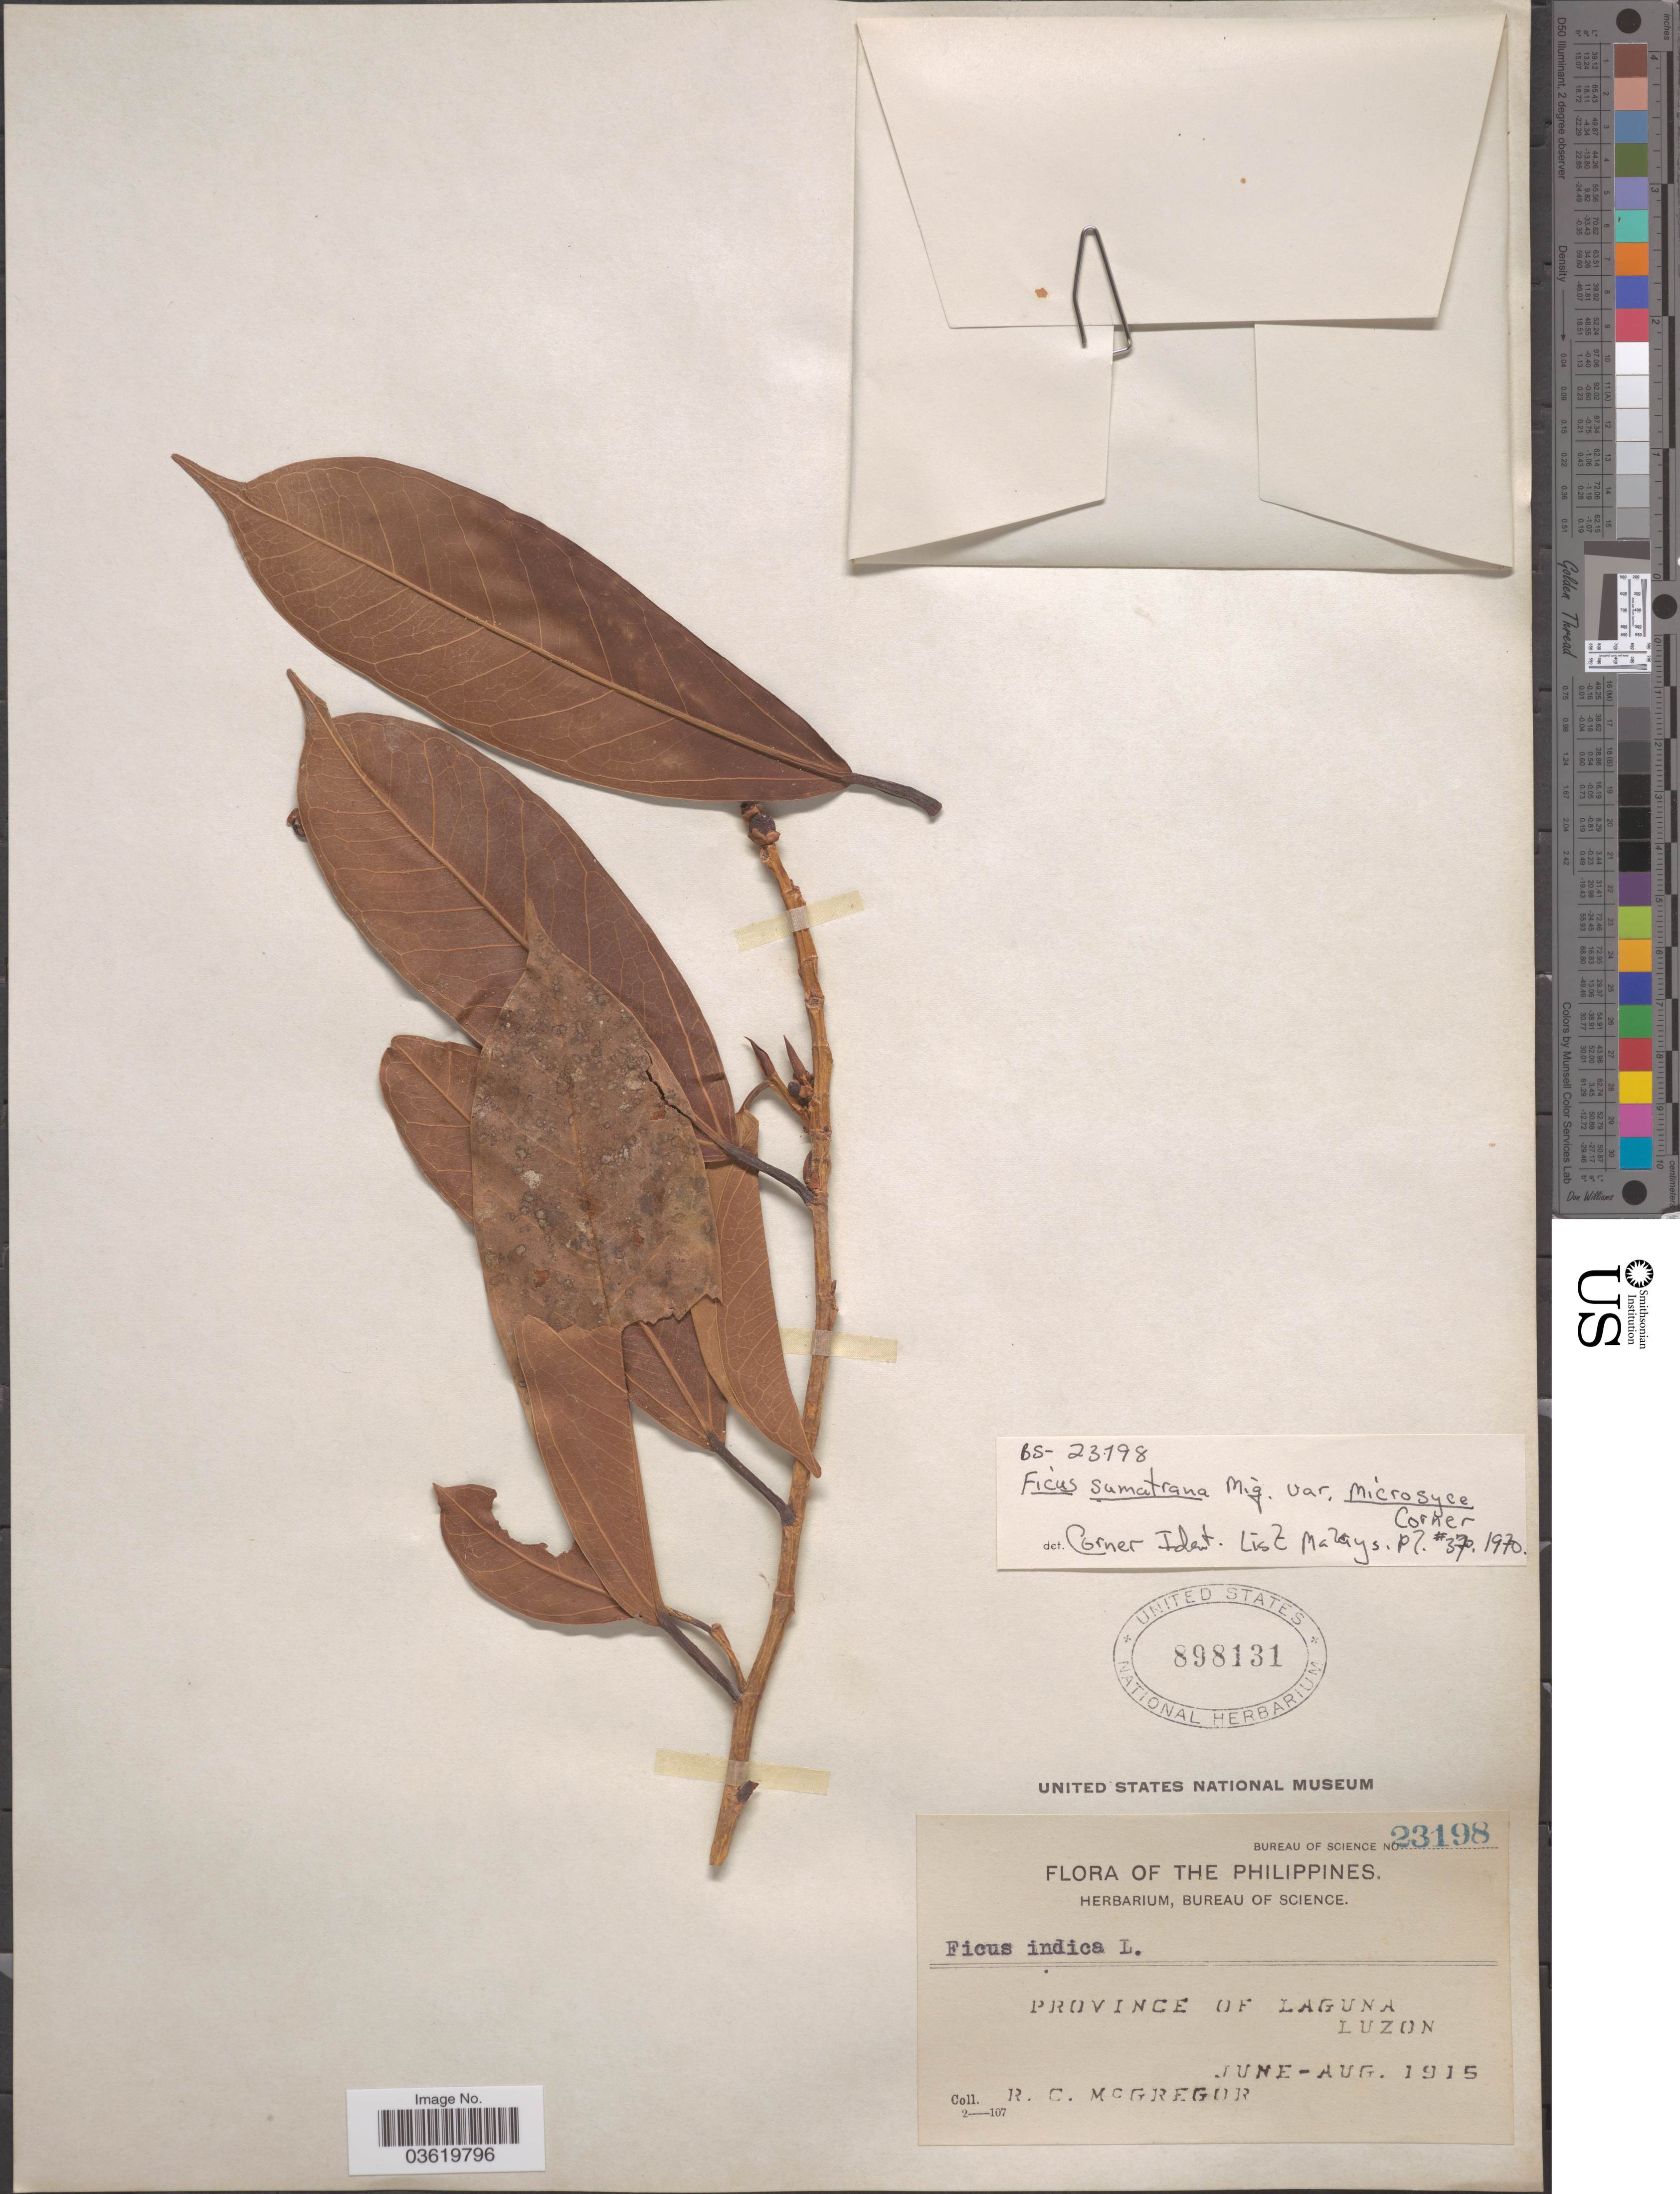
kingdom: Plantae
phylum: Tracheophyta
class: Magnoliopsida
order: Rosales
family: Moraceae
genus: Ficus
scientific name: Ficus sumatrana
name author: Miq.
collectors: R. C. McGregor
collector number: Bureau of Science 23198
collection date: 1915-06/1915-08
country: Philippines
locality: Province of Laguna. Luzon.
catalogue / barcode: US 898131